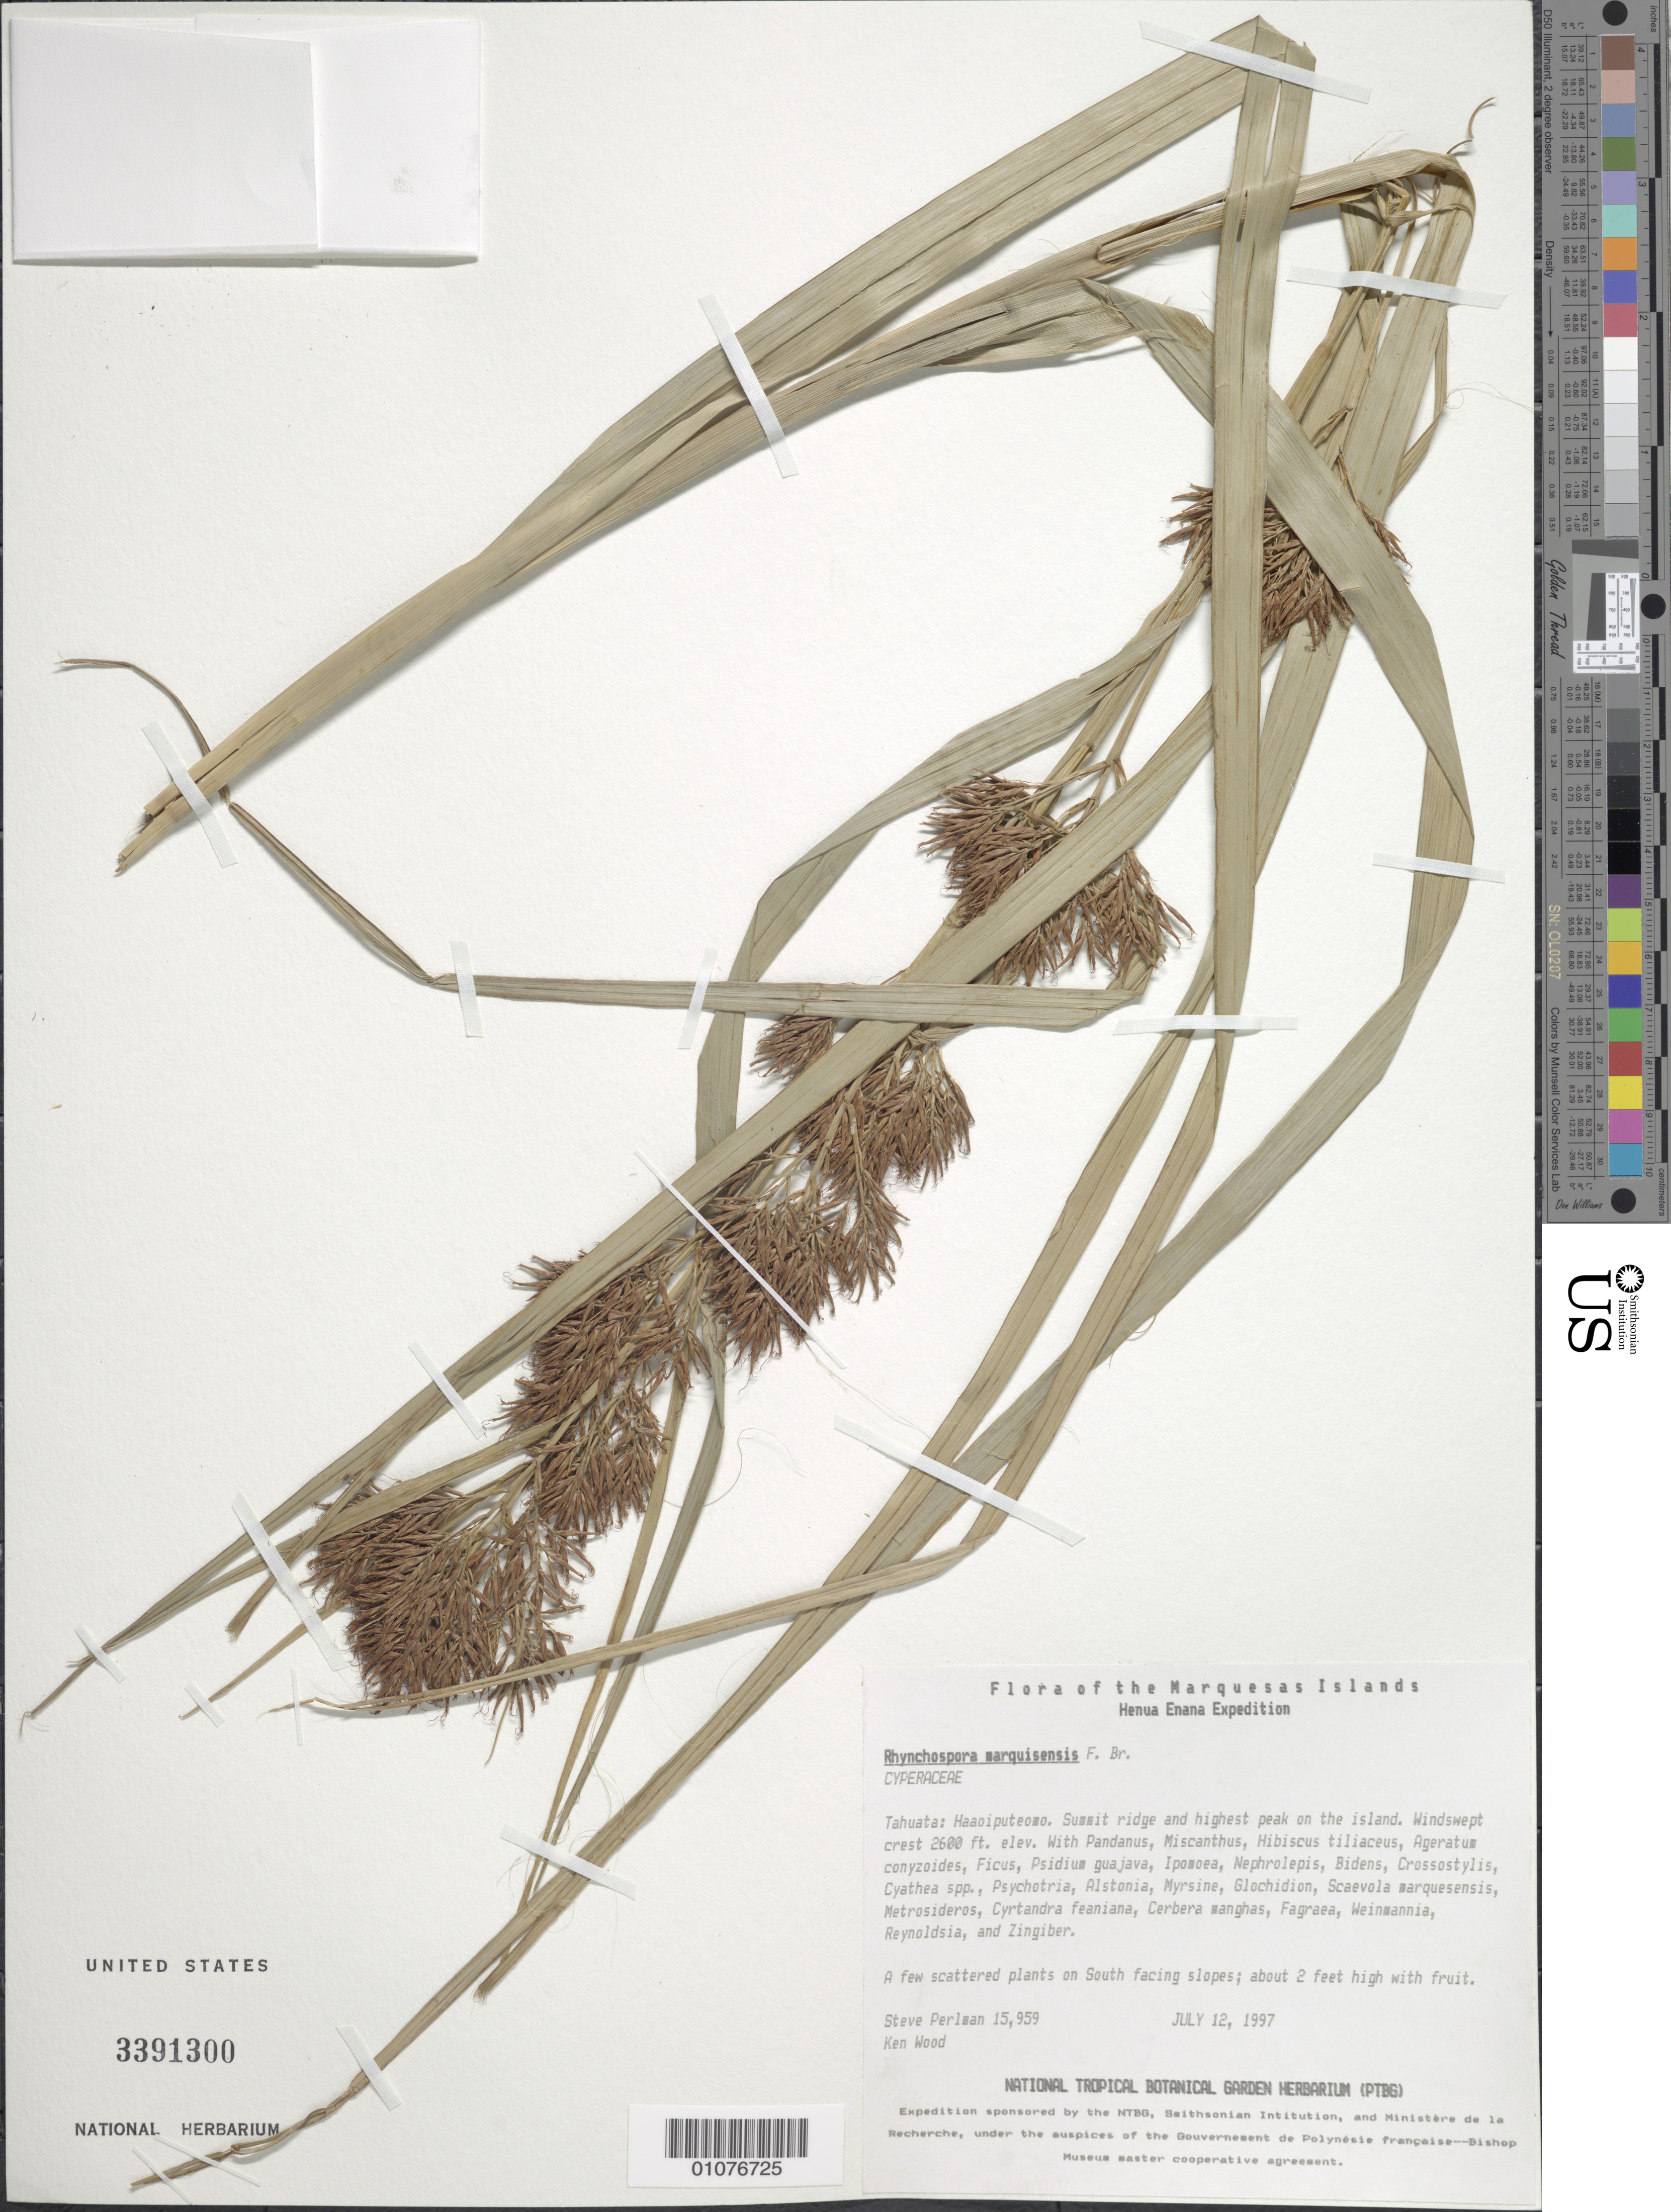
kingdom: Plantae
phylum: Tracheophyta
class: Liliopsida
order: Poales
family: Cyperaceae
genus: Rhynchospora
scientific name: Rhynchospora marquisensis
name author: F. Br.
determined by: Lorence, David H., (PTBG), National Tropical Botanical Garden (UNITED STATES)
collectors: S. P. Perlman & K. R. Wood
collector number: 15959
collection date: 1997-07-12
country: French Polynesia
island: Tahuata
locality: Haaoiputeomo, summit ridge and highest peak on the island, on S facing slopes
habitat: Windswept crest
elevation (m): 793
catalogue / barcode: US 3391300